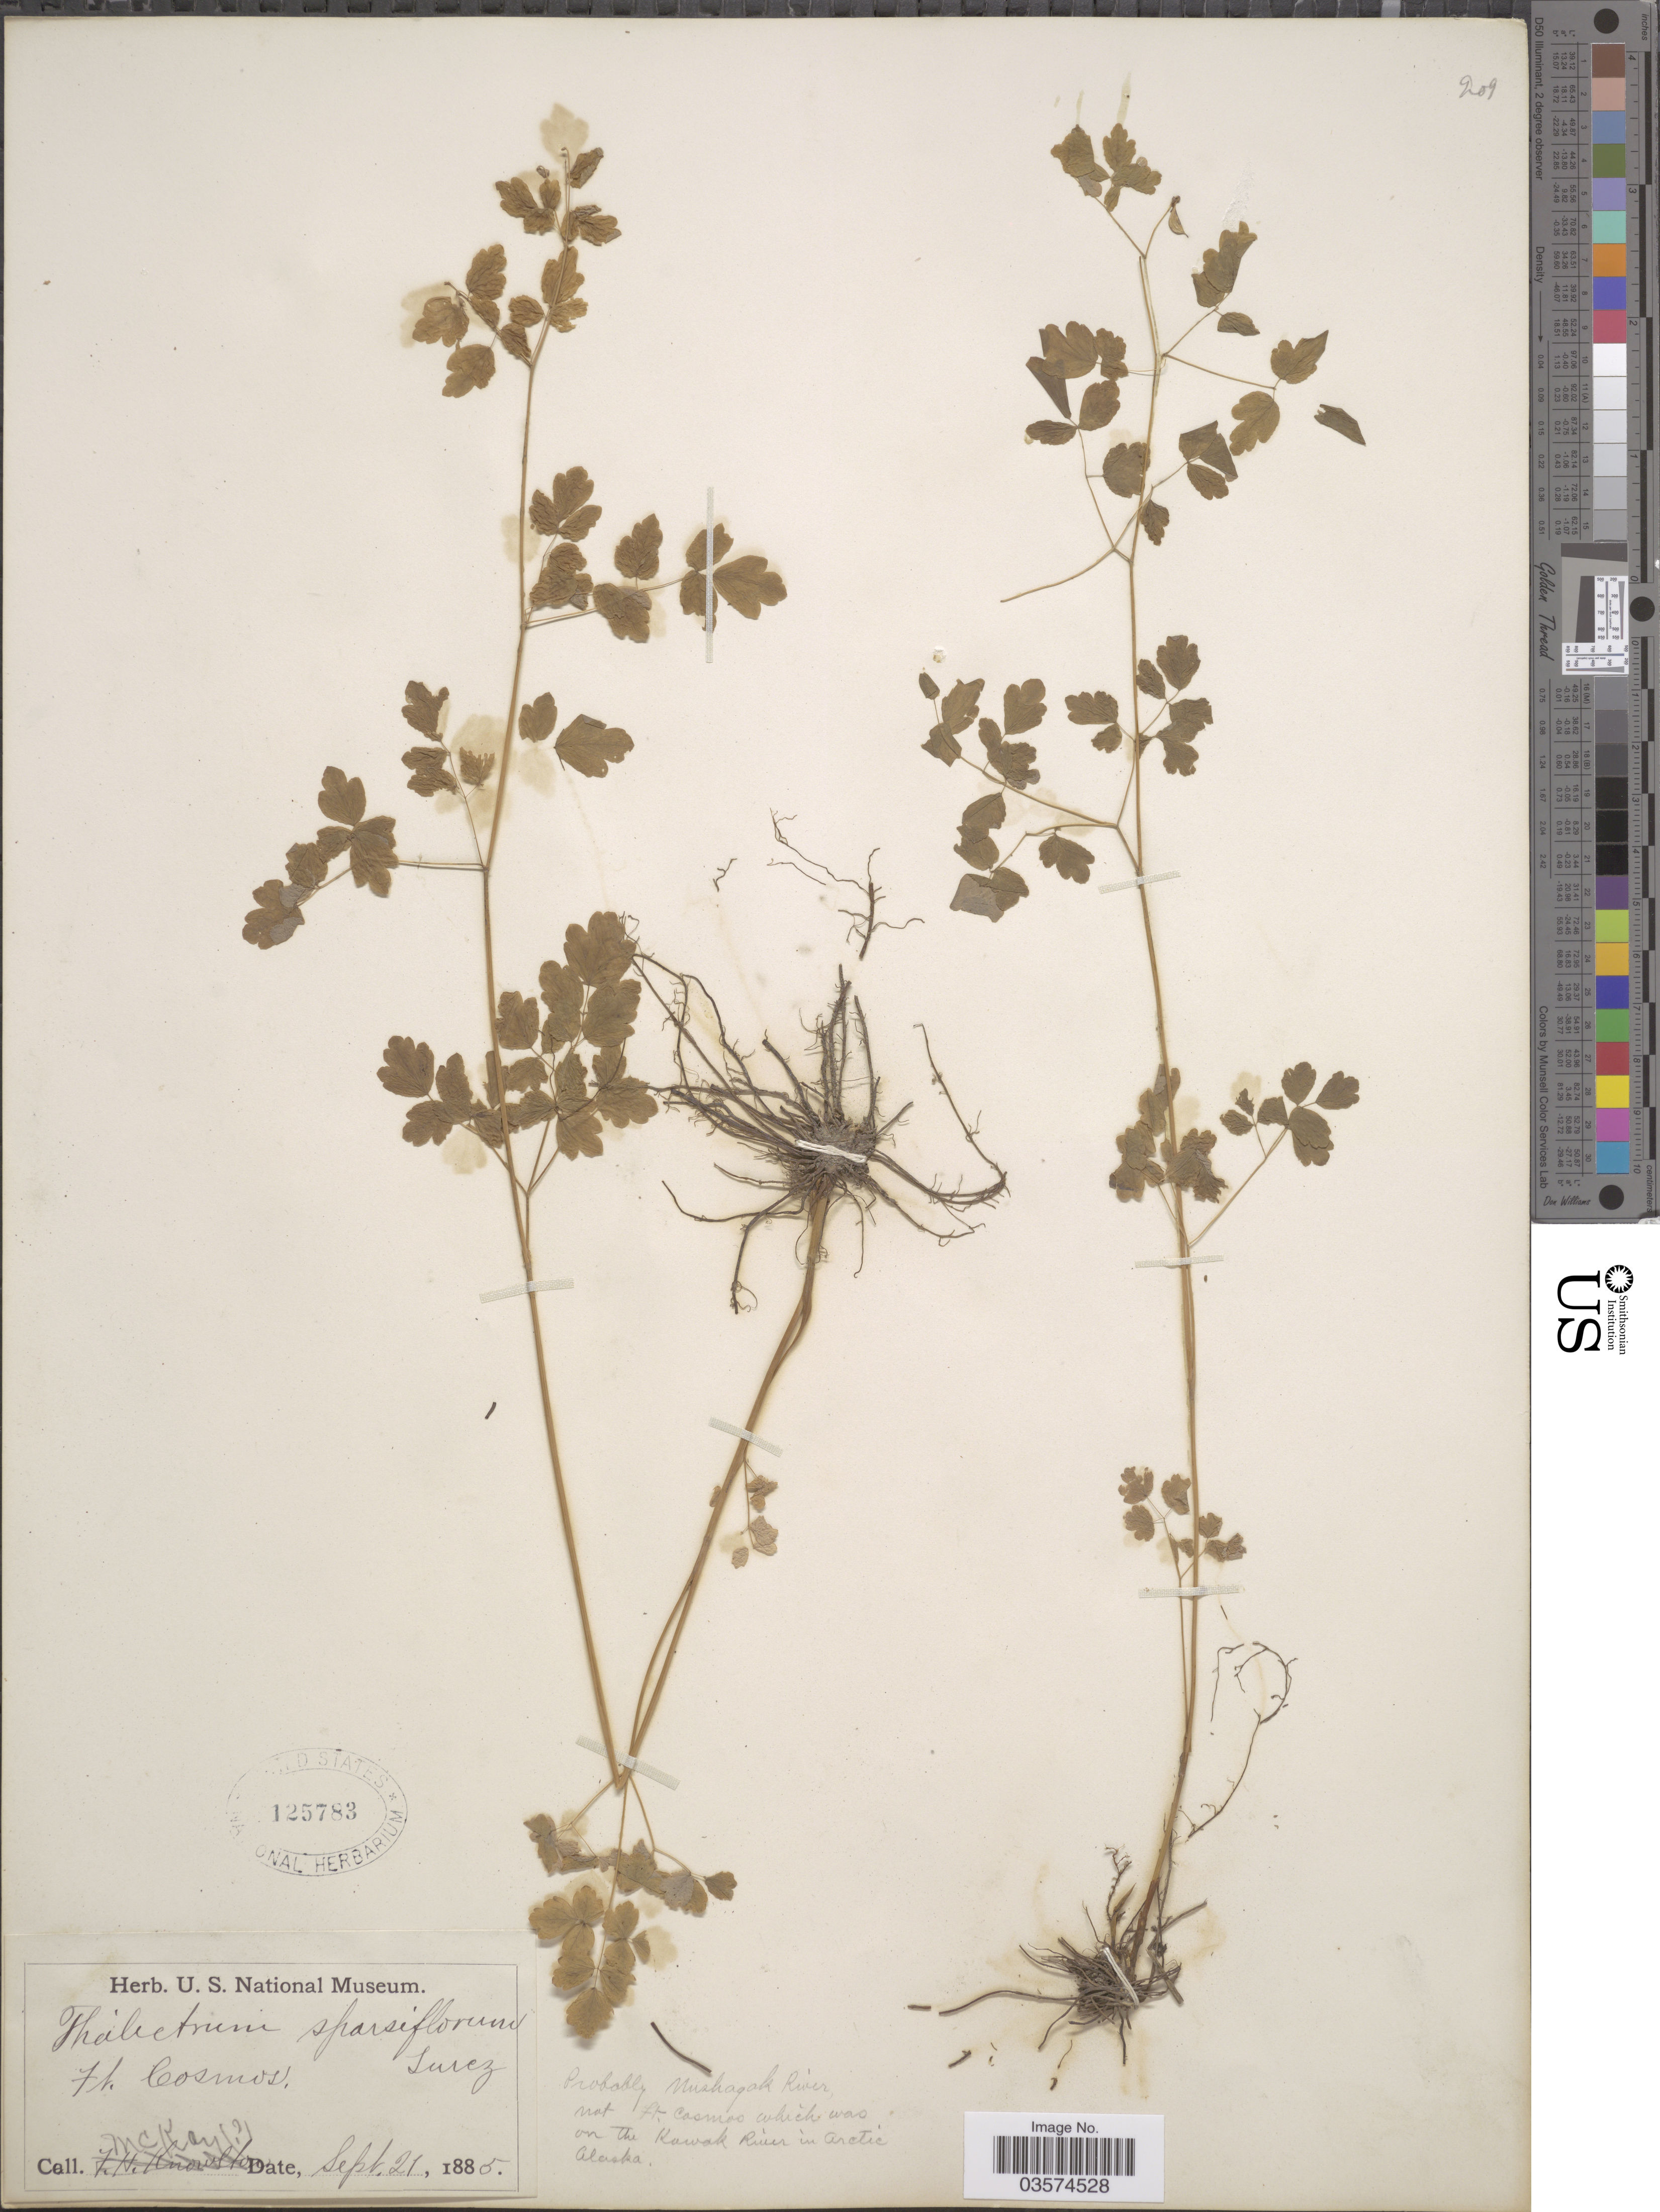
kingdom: Plantae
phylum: Tracheophyta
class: Magnoliopsida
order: Ranunculales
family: Ranunculaceae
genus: Thalictrum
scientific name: Thalictrum sparsiflorum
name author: Turcz. ex Fisch. & C.A. Mey.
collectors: -. McKay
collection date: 1885-09-21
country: United States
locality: Ft. Cosmos.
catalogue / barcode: US 125783